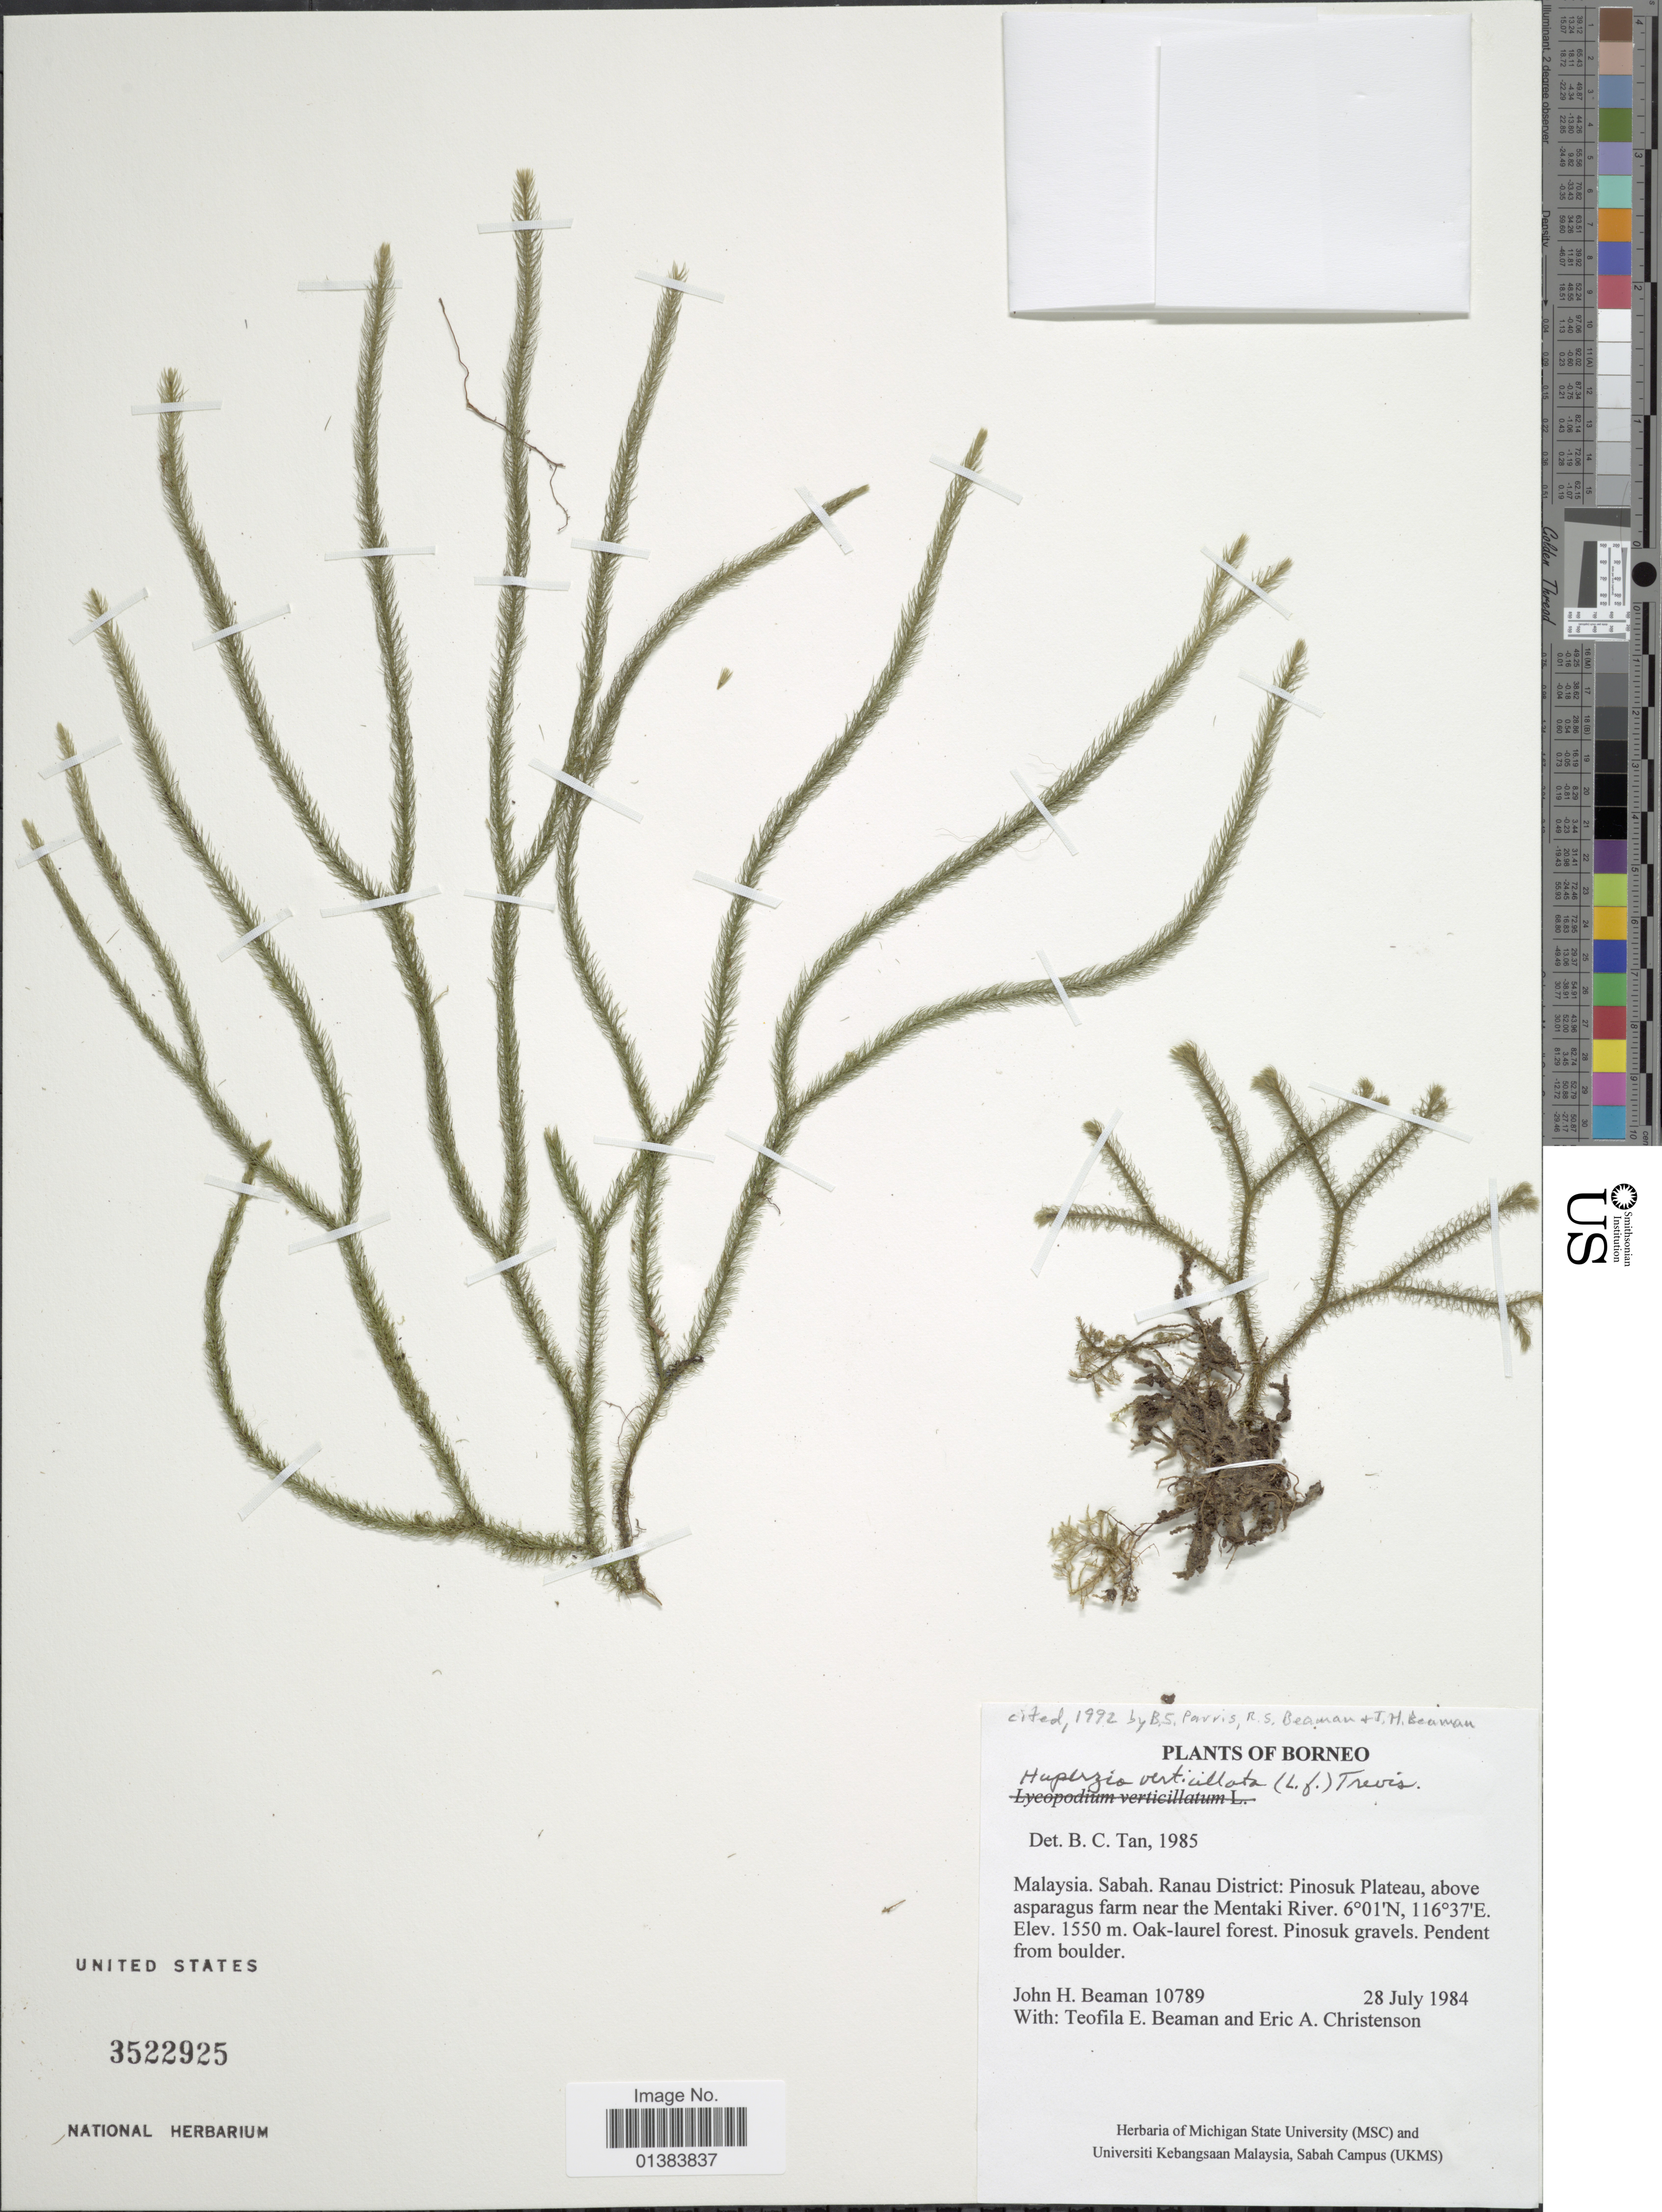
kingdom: Plantae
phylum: Tracheophyta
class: Lycopodiopsida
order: Lycopodiales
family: Lycopodiaceae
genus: Phlegmariurus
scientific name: Phlegmariurus verticillatus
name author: (L. f.) A. R. Field & Testo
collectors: J. H. Beaman, T. E. Beaman & E. A. Christenson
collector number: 10789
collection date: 1984-07-28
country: Malaysia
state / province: Sabah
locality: Ranau District: Pinosuk Plateau, above asparagus farm near the Mentaki River, Borneo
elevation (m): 1550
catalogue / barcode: US 3522925